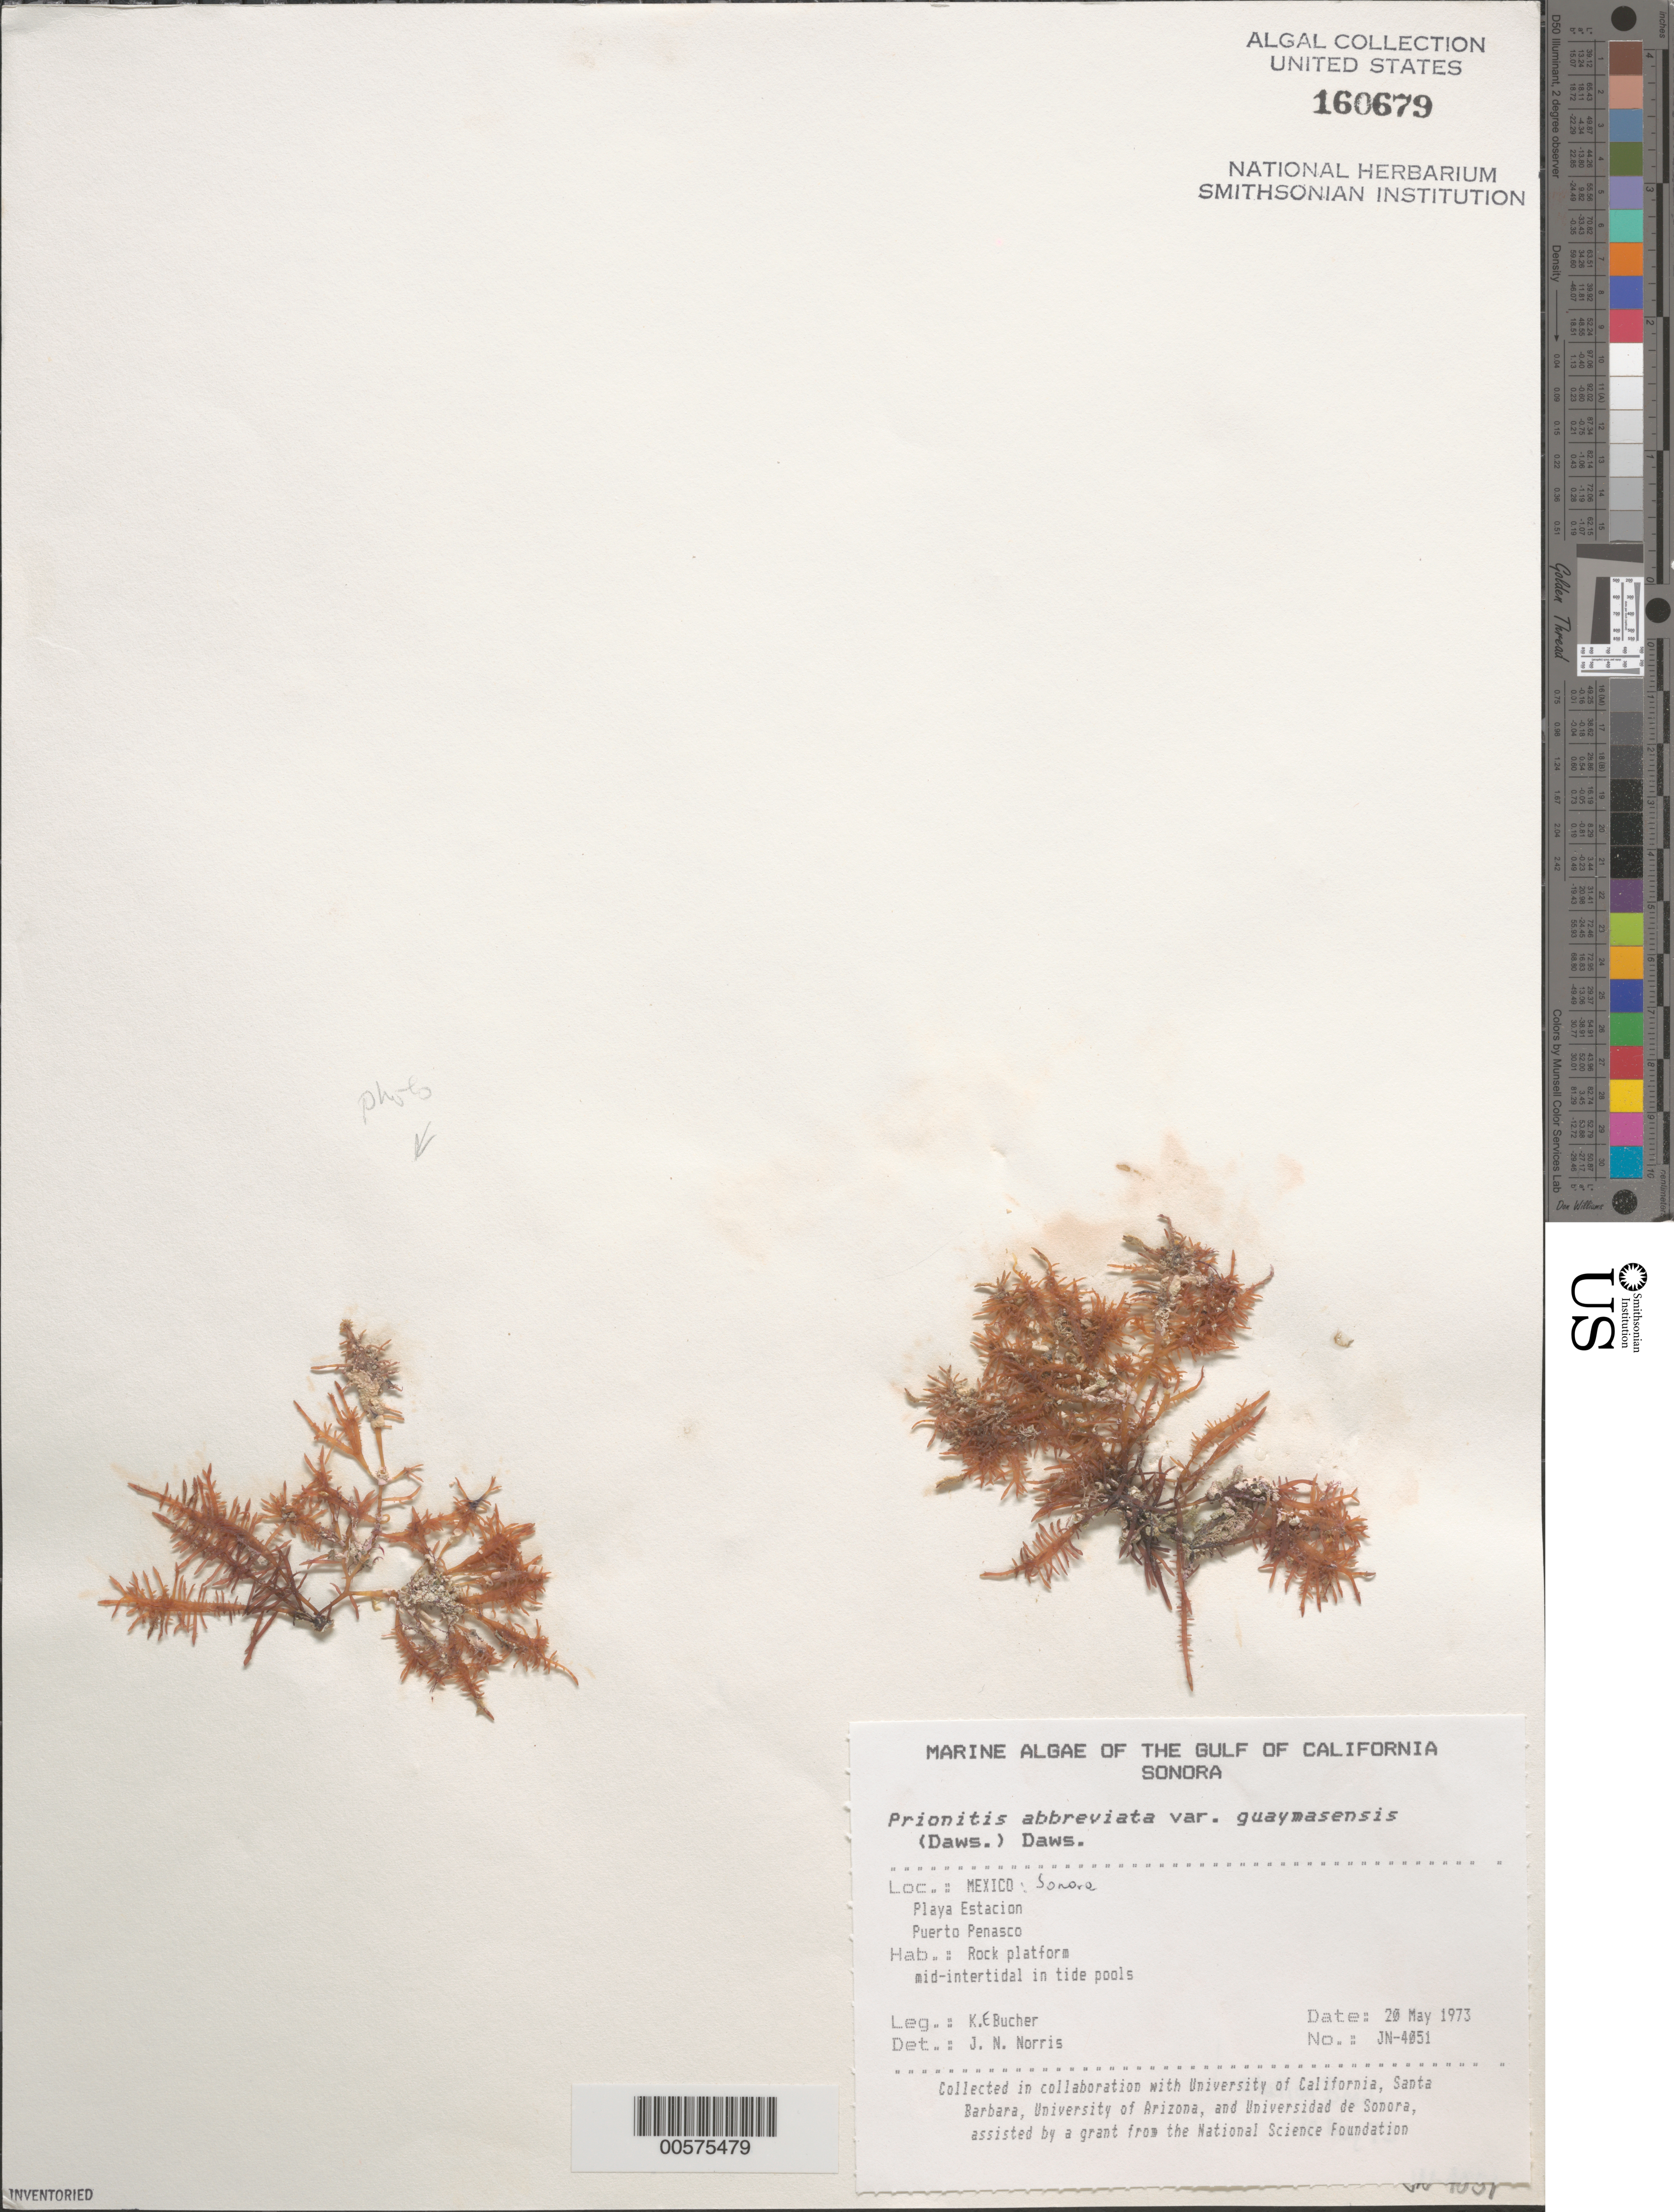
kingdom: Plantae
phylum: Rhodophyta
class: Florideophyceae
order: Cryptonemiales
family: Cryptonemiaceae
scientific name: Prionitis abbreviata var. guaymasensis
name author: (E.Y. Dawson) E.Y. Dawson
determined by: Norris, James N.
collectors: K. E. Bucher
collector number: Jn-4051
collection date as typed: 20 May 1973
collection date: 1973-05-20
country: Mexico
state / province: Sonora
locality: Playa Estacion, Puerto Penasco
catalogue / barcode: US 160679